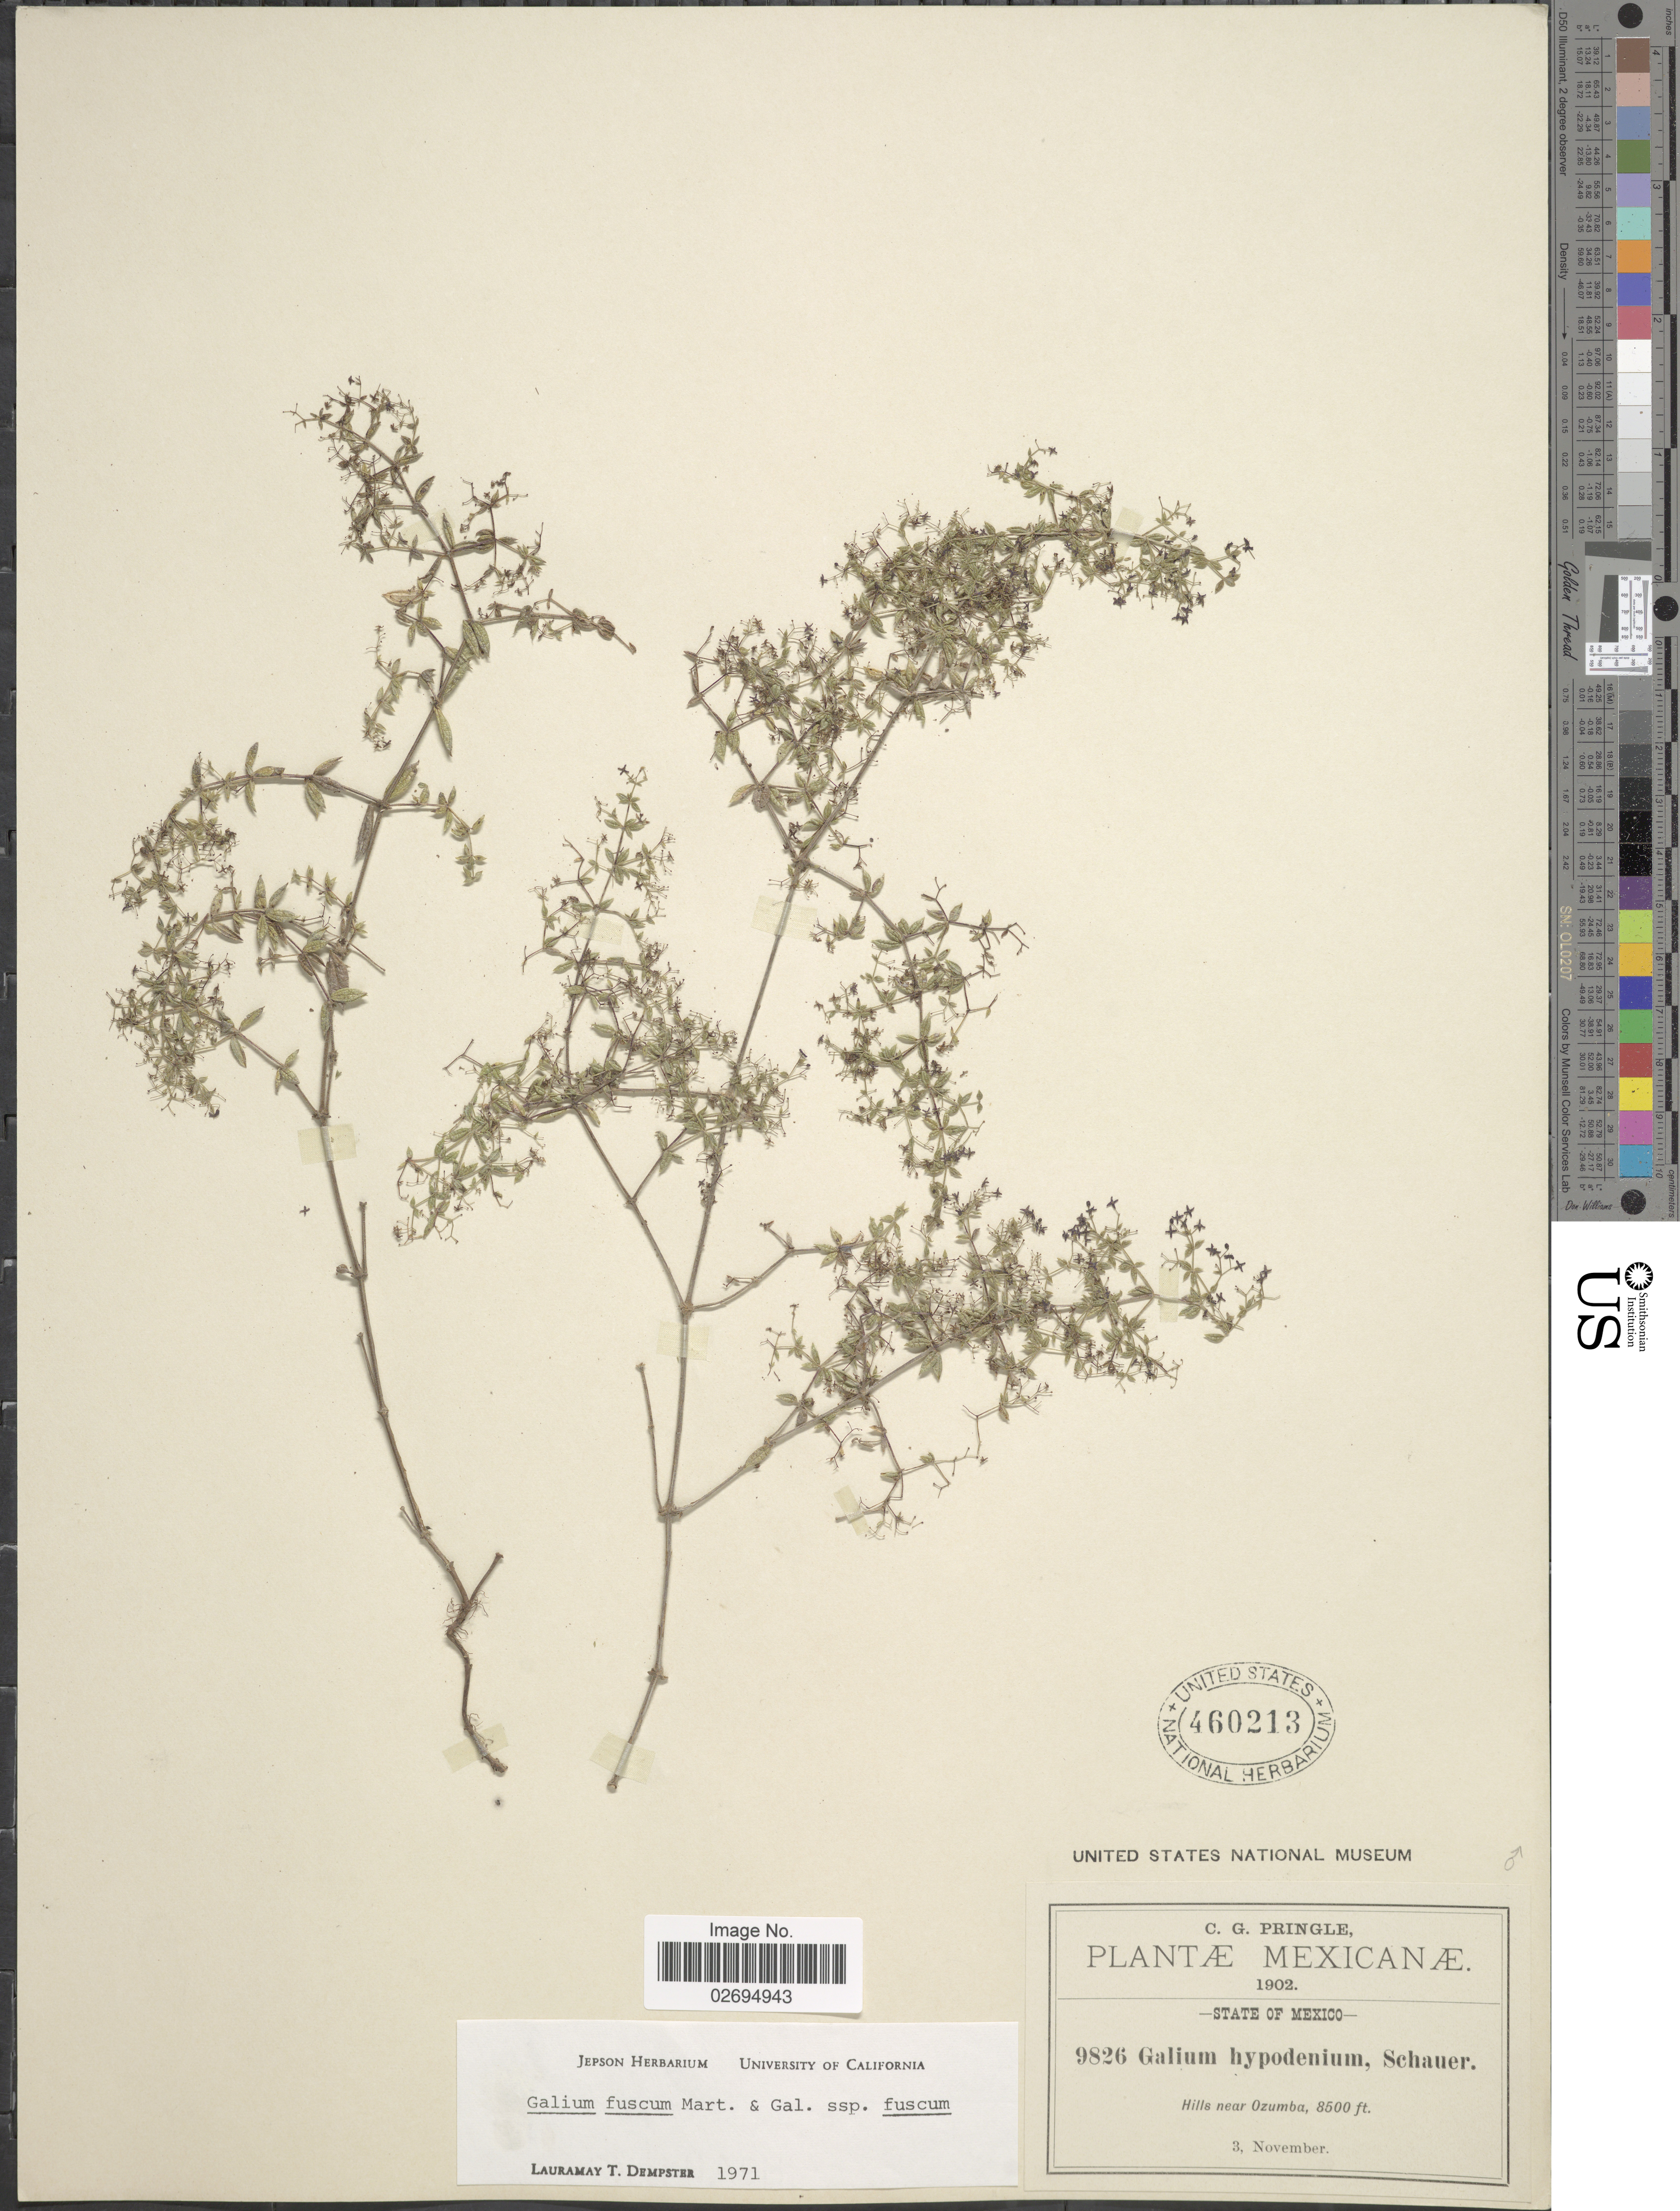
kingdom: Plantae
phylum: Tracheophyta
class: Magnoliopsida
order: Gentianales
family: Rubiaceae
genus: Galium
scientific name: Galium fuscum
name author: M. Martens & Galeotti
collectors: C. G. Pringle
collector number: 9826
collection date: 1902-11-03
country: Mexico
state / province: México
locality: Hills near Ozumba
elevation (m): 2591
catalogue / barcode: US 460213